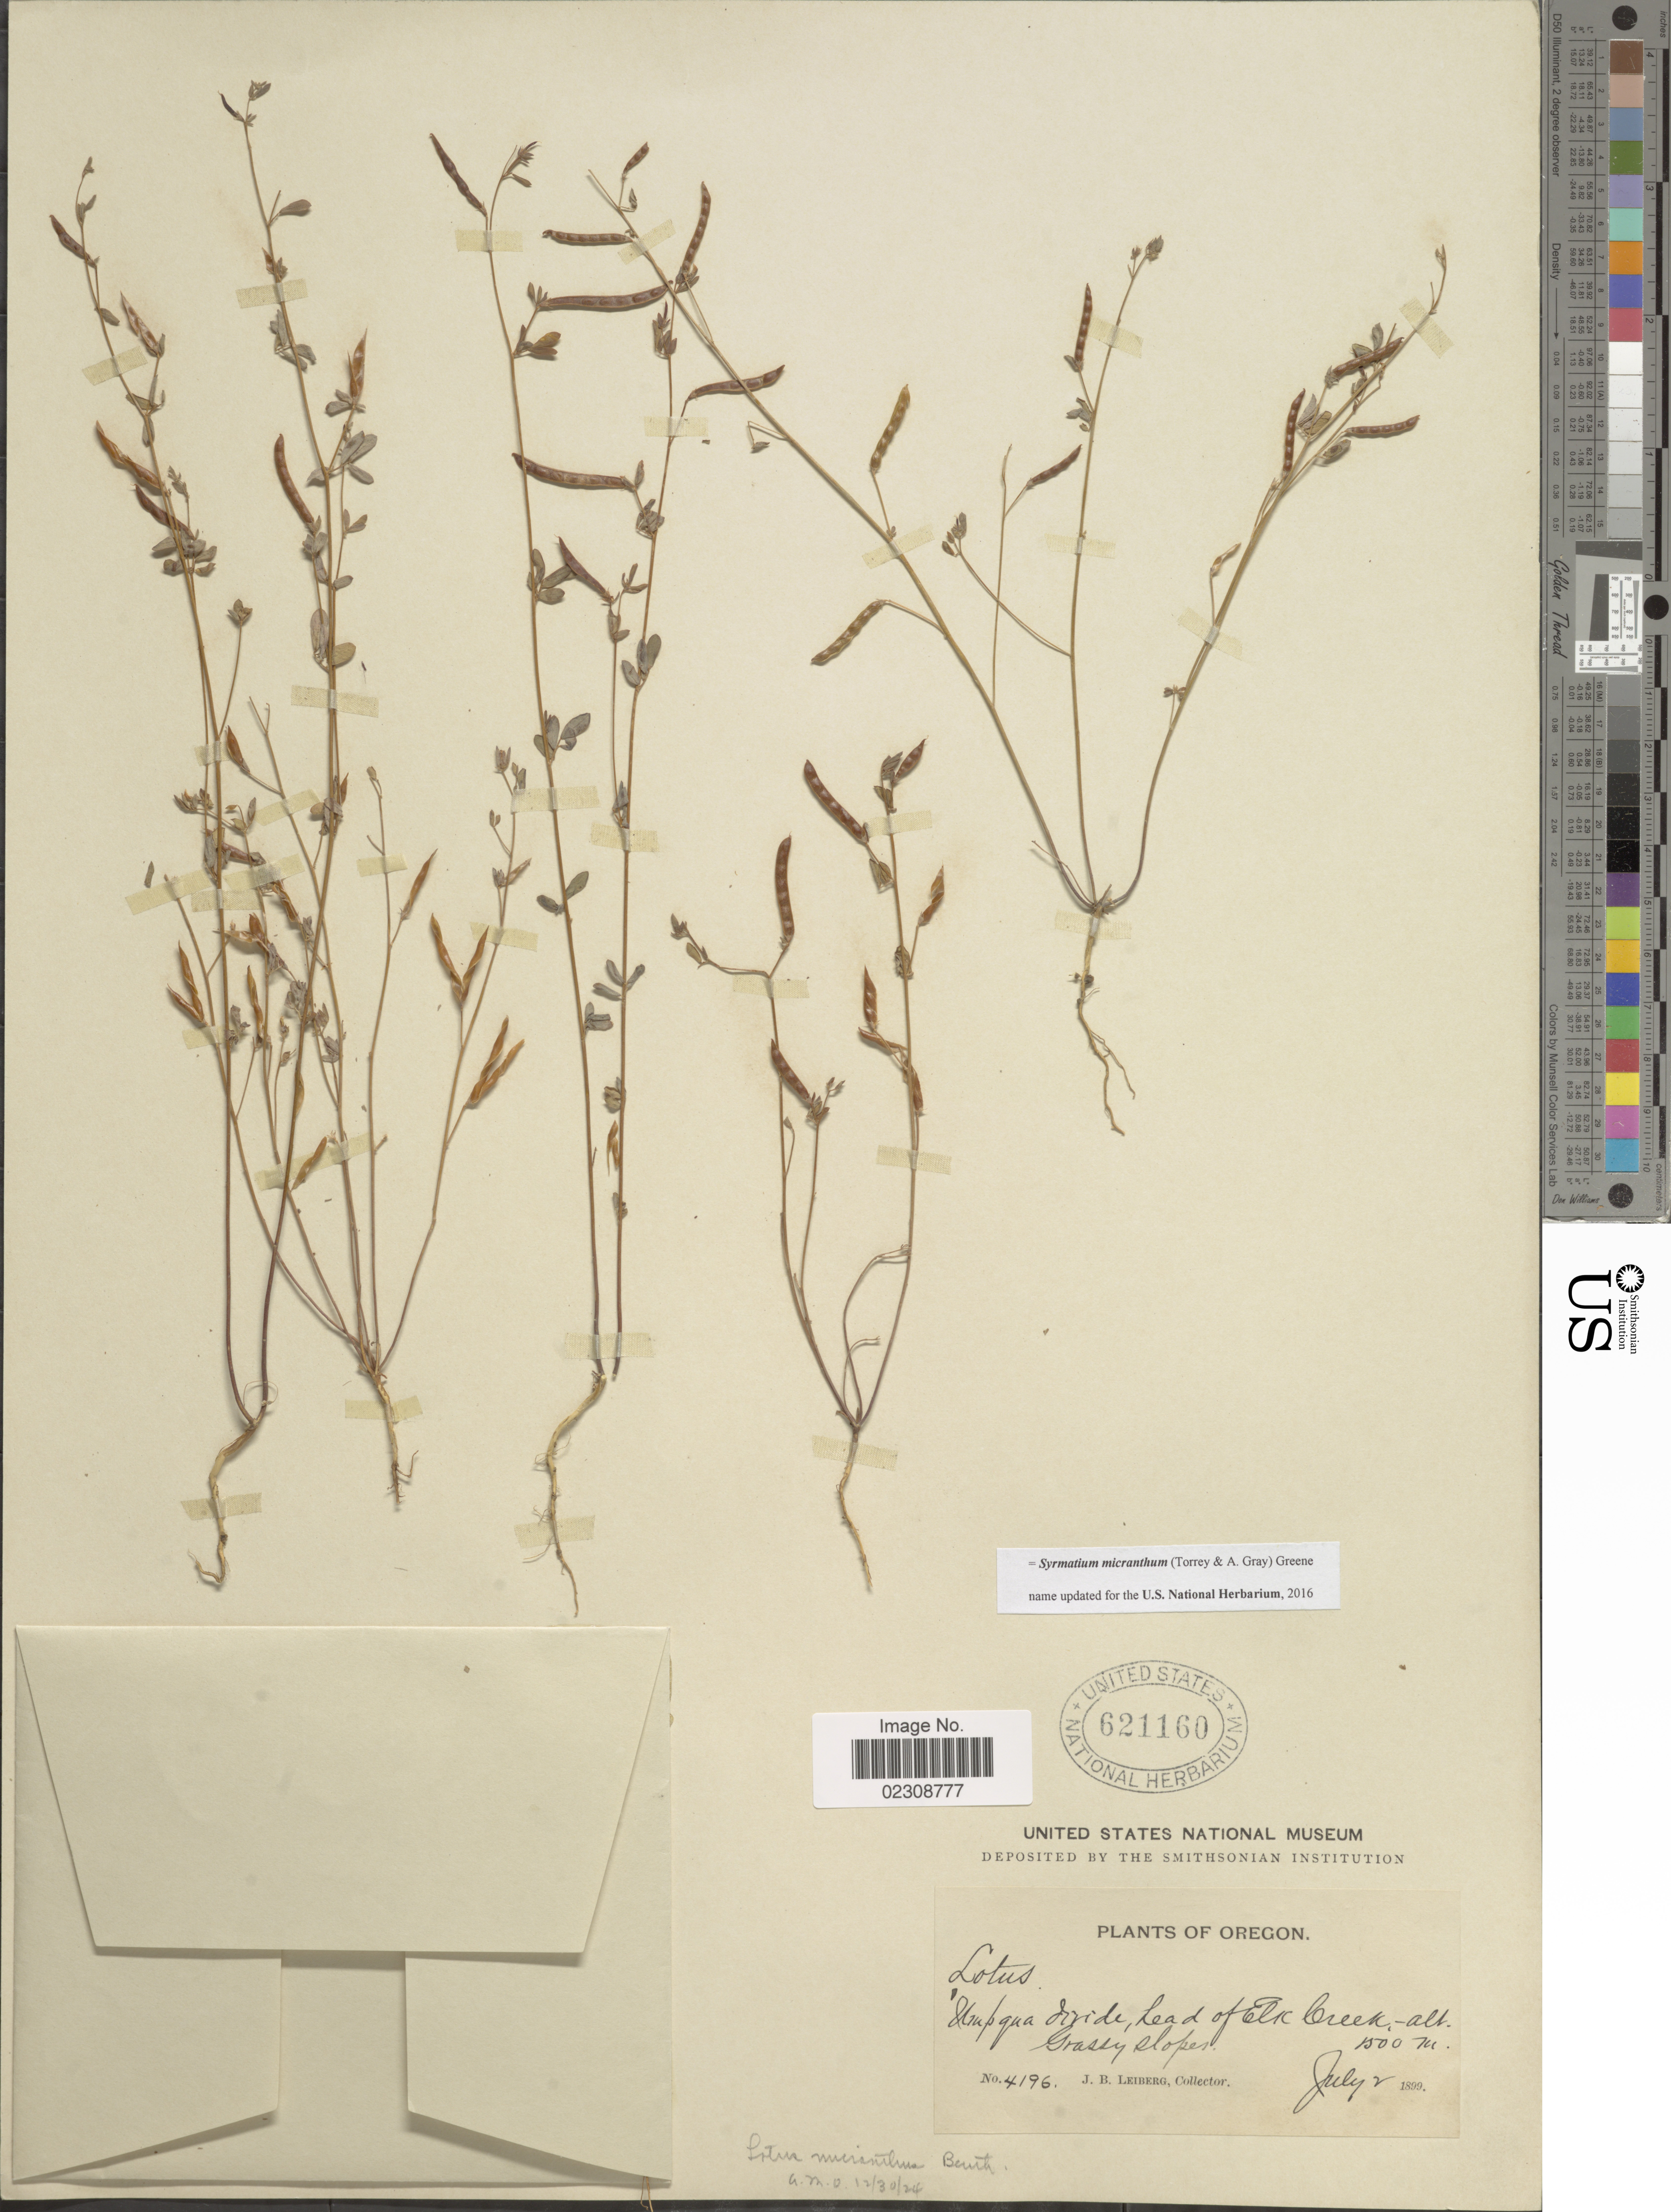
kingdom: Plantae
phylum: Tracheophyta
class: Magnoliopsida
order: Fabales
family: Fabaceae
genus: Syrmatium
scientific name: Syrmatium micranthum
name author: (Torr. & A. Gray) Greene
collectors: J. B. Leiberg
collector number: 4196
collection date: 1899-07-02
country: United States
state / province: Oregon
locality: Umpqua divide, head of Elk Creek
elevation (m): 1500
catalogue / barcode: US 621160